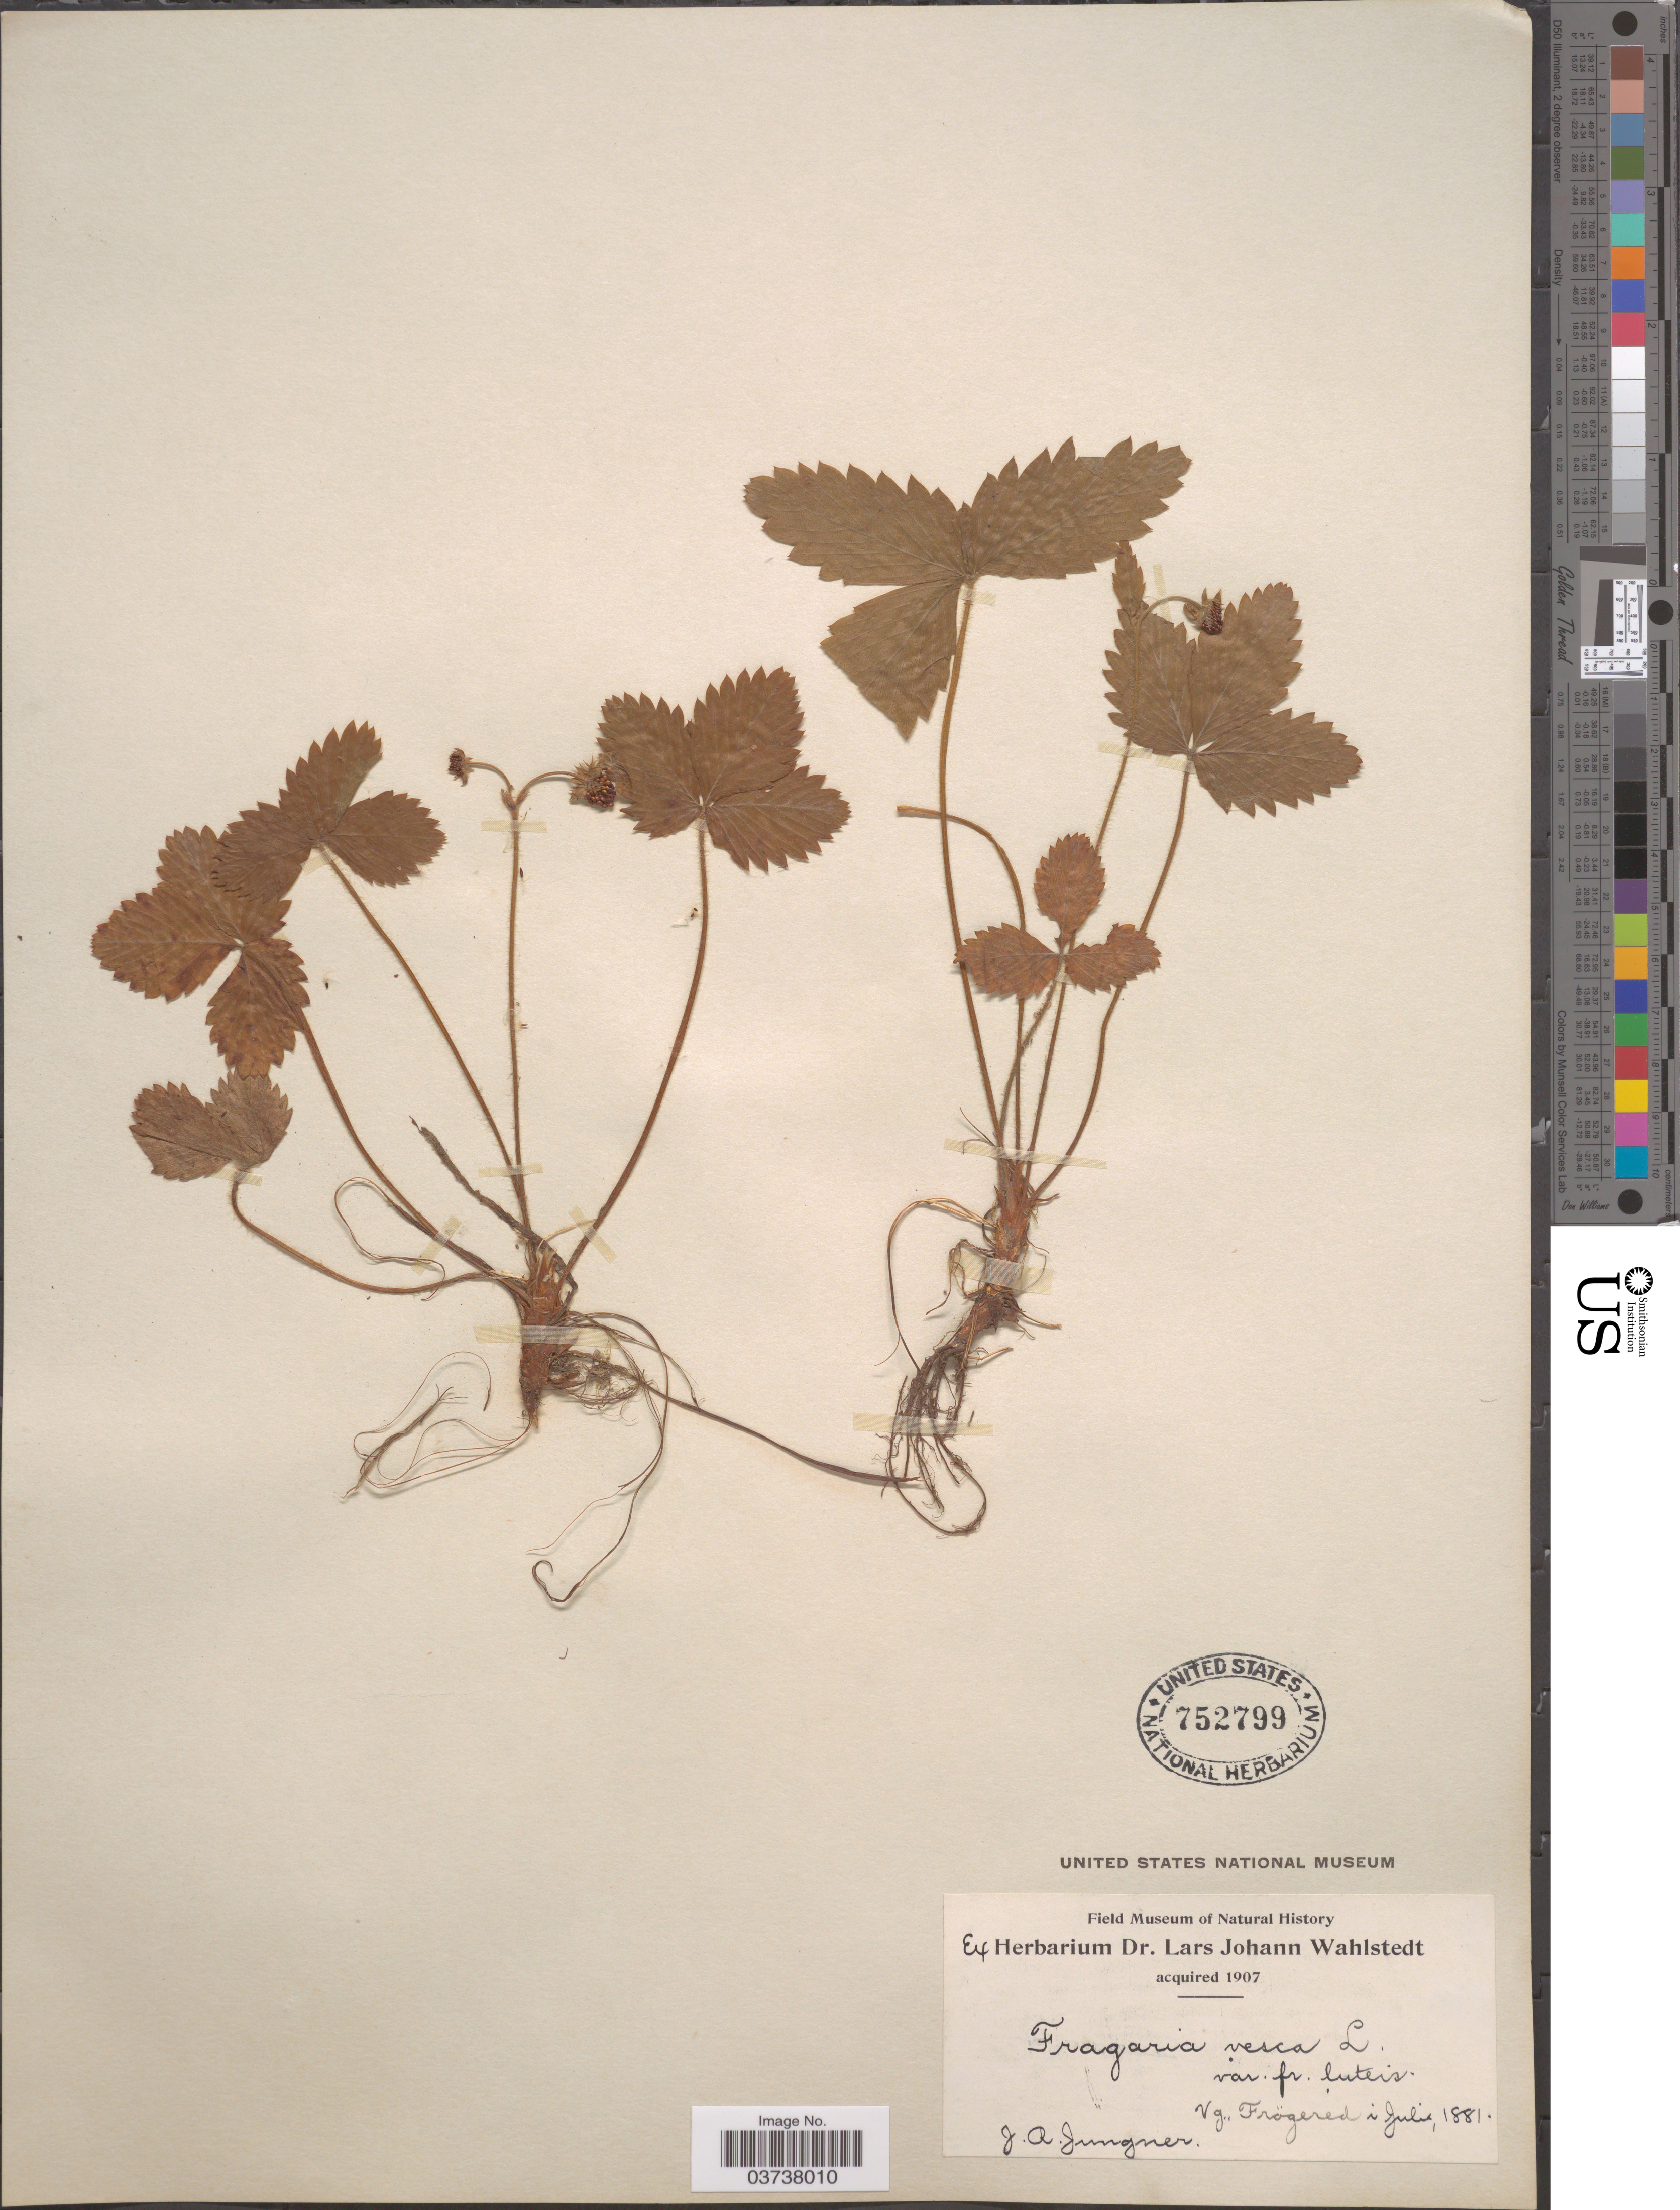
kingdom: Plantae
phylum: Tracheophyta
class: Magnoliopsida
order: Rosales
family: Rosaceae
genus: Fragaria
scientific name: Fragaria vesca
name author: L.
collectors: J. Jungner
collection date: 1881-07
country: Sweden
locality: Vg., Frögered.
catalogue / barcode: US 752799